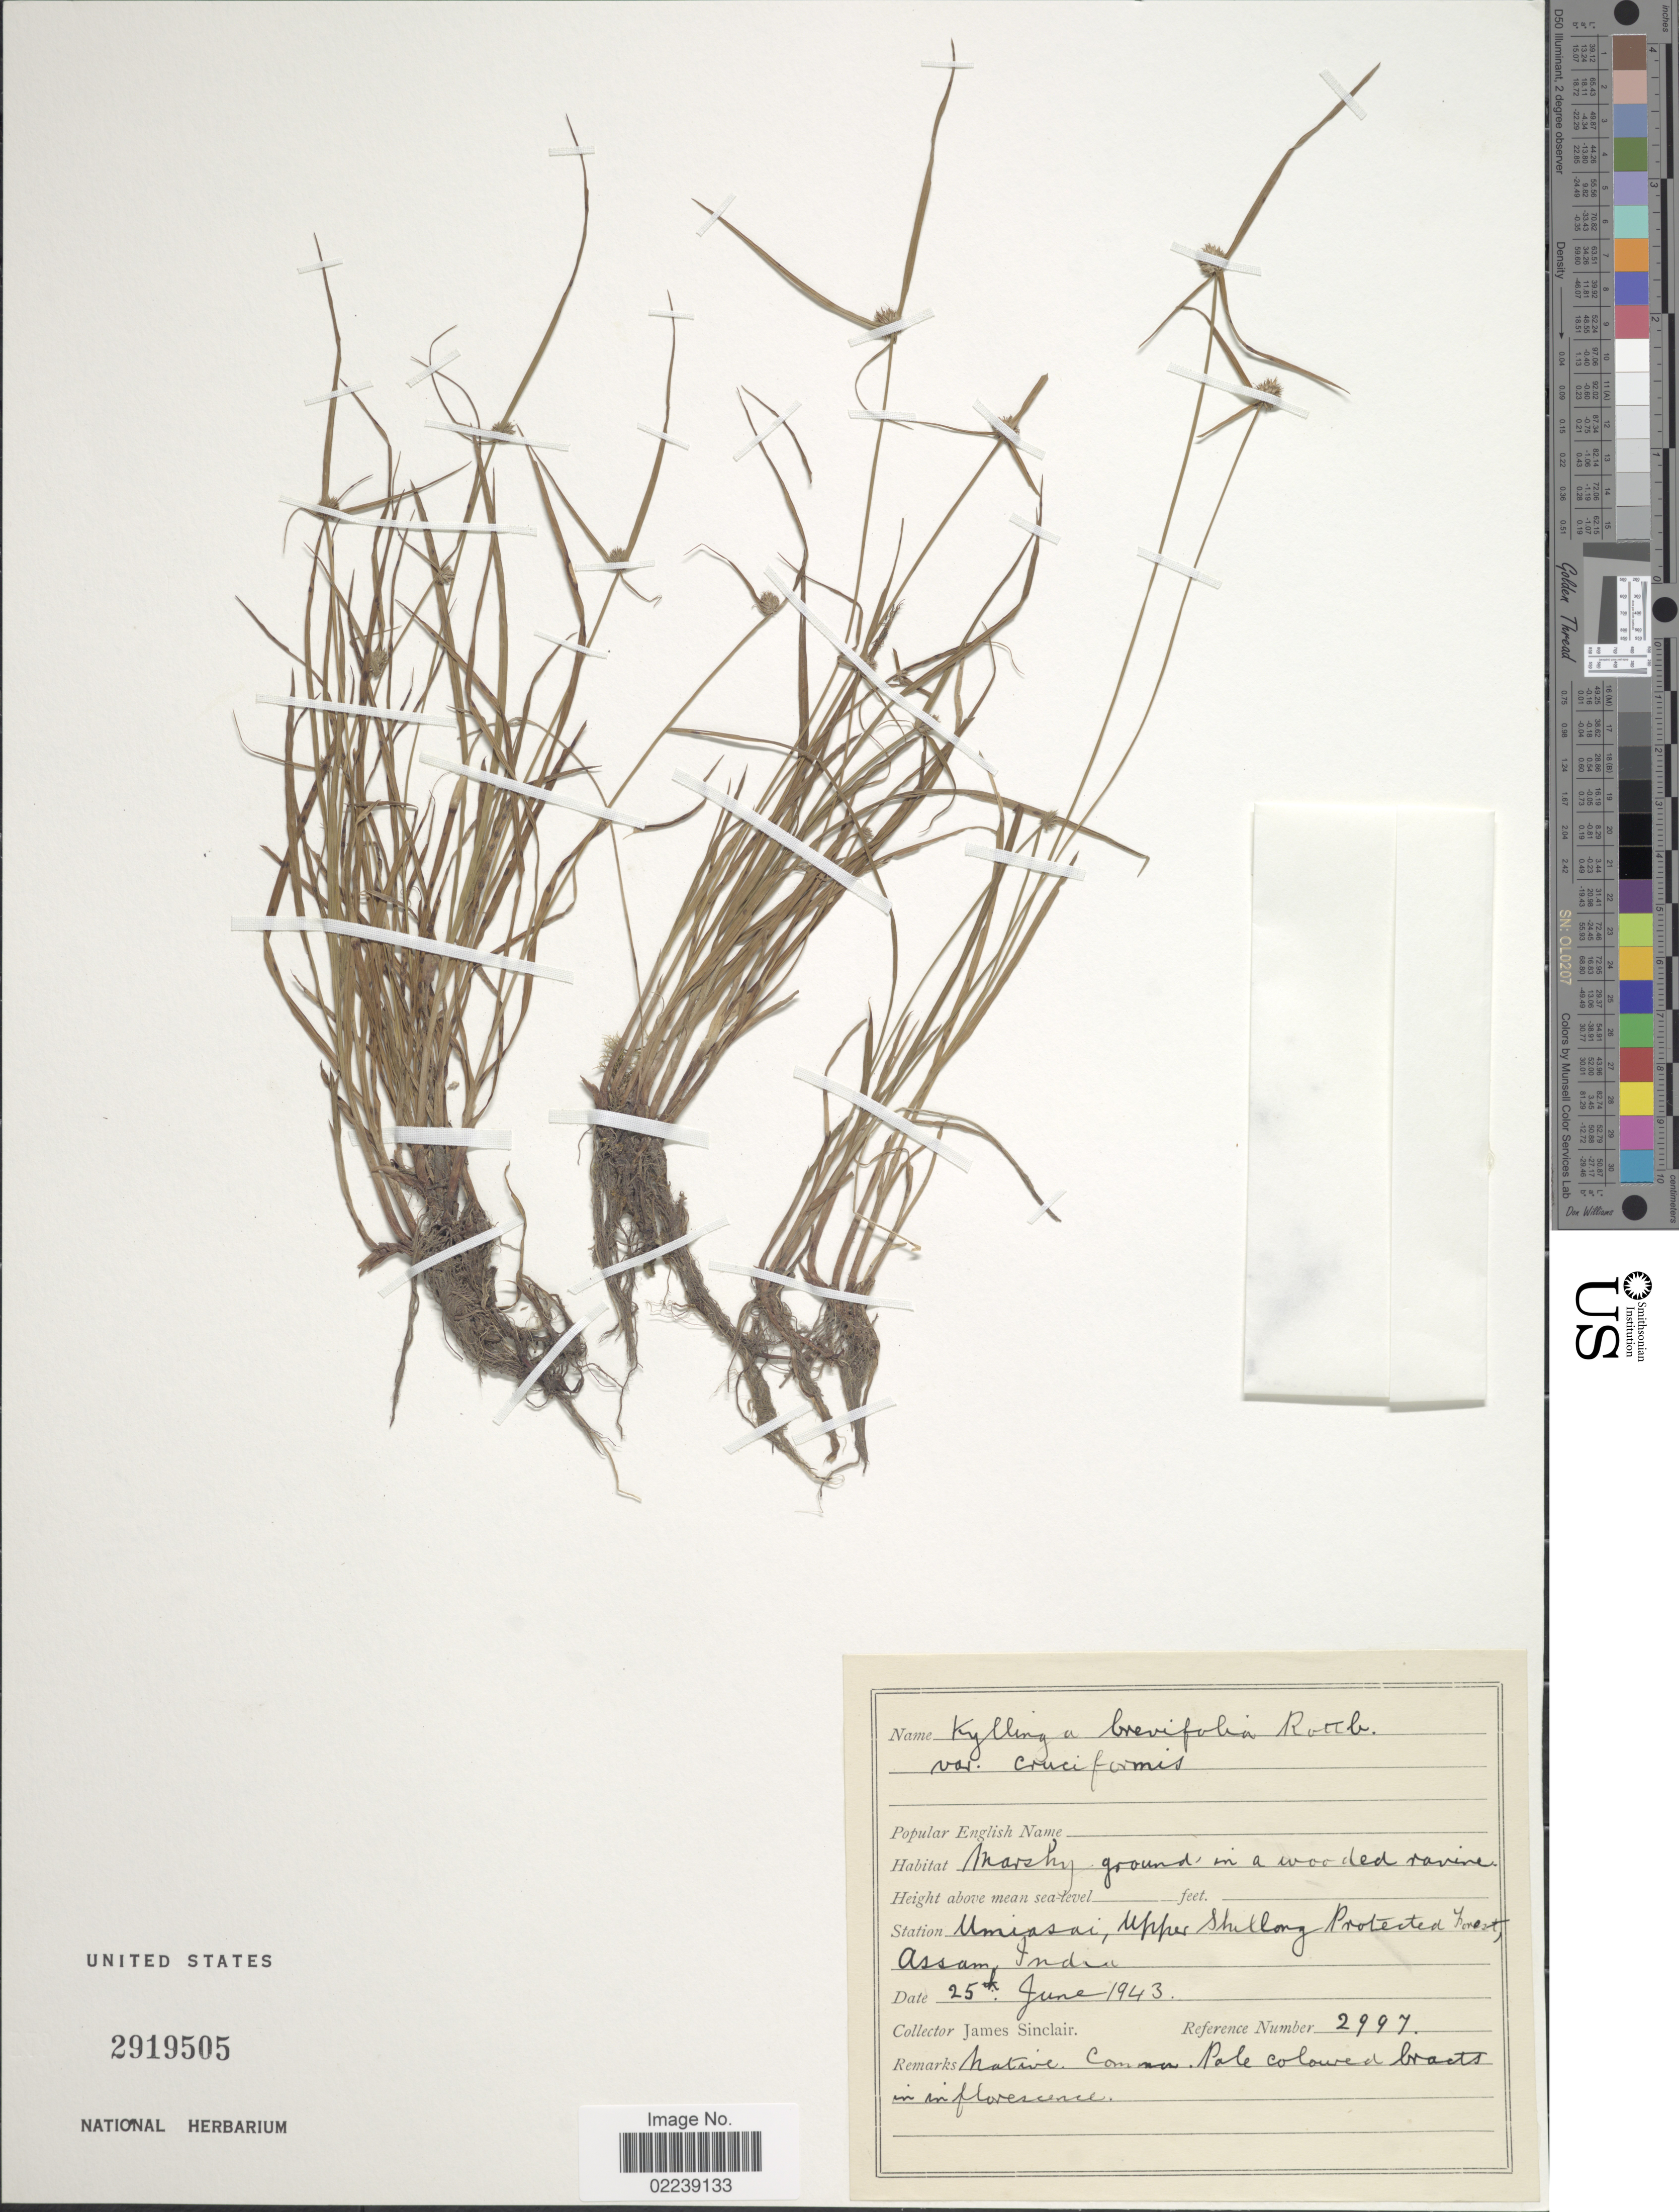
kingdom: Plantae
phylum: Tracheophyta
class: Liliopsida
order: Poales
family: Cyperaceae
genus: Cyperus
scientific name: Cyperus brevifolius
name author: (Rottb.) Hassk.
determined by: Strong, M. T., (US), Smithsonian Institution - National Museum of Natural History (UNITED STATES)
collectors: J. Sinclair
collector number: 2997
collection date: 1943-06-25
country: India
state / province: Meghalaya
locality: Umiasai, Upper Shillong Protected Forest, Assam, India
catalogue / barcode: US 2919505